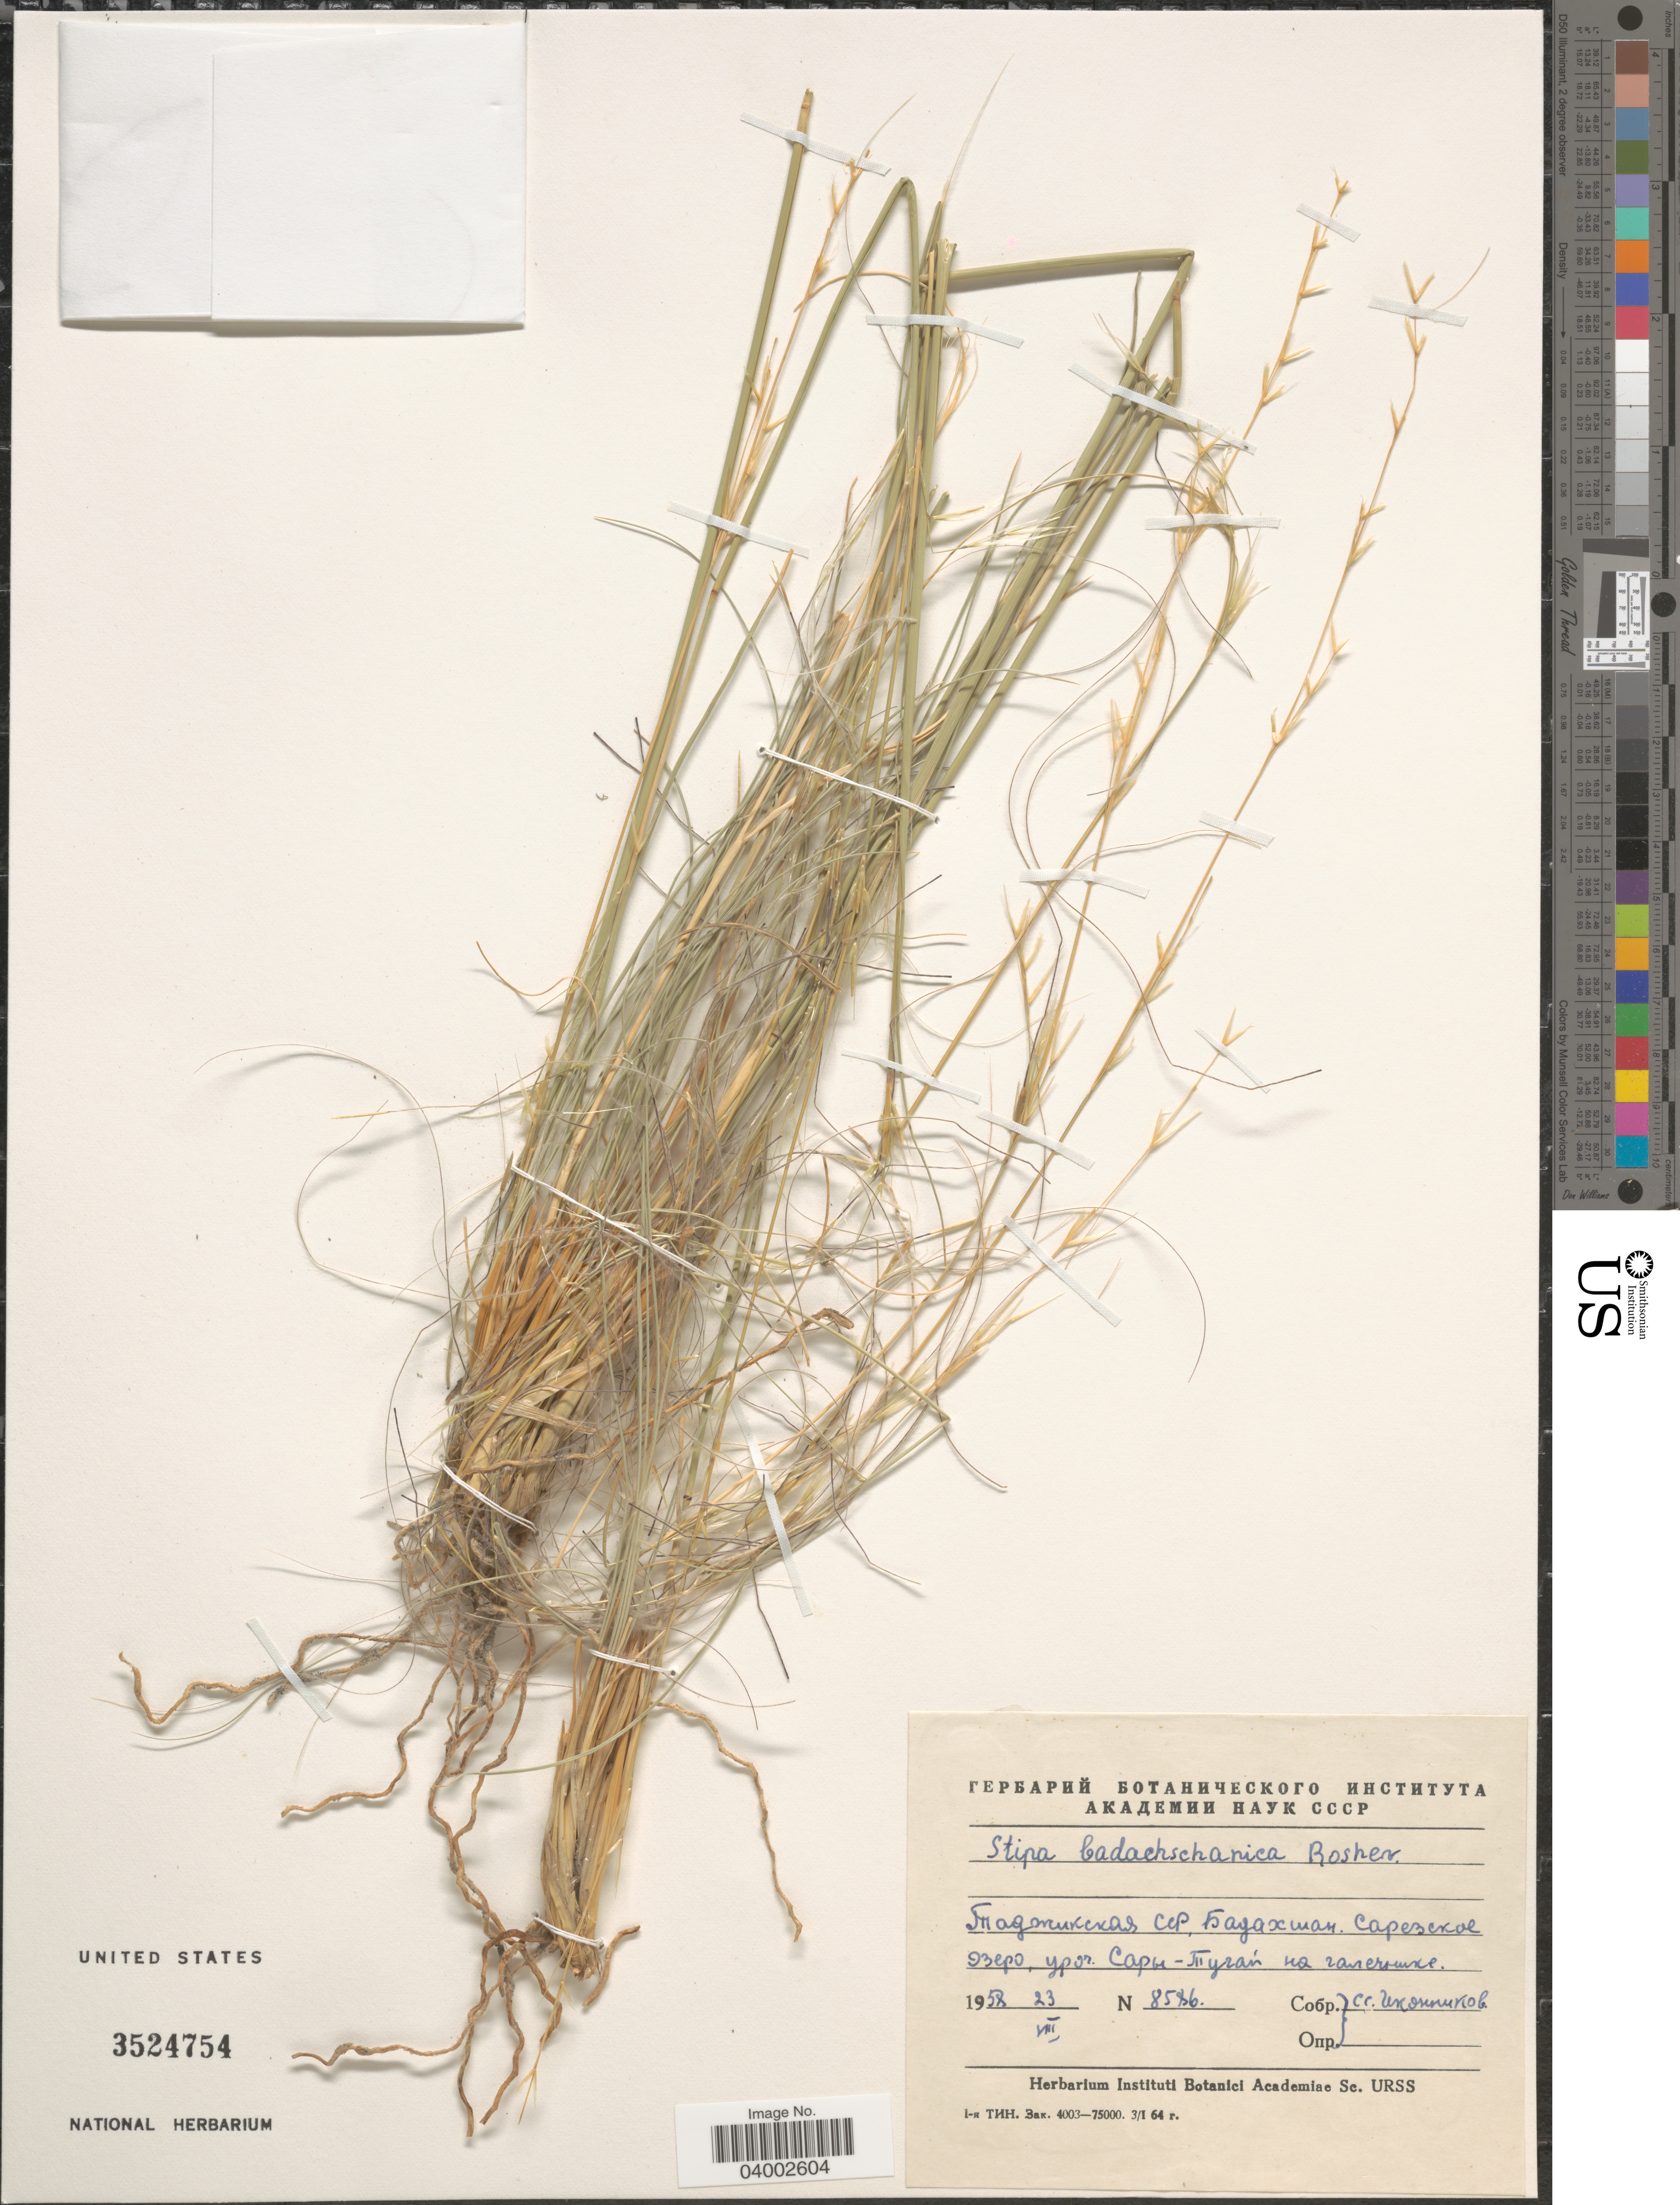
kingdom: Plantae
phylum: Tracheophyta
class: Liliopsida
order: Poales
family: Poaceae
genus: Stipa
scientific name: Stipa badachschanica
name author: Roshev.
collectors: S. S. Ikonnikov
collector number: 8586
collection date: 1958-08-23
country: Tajikistan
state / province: Gorno-Badakhstan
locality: Lake Sarezskoye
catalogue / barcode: US 3524754